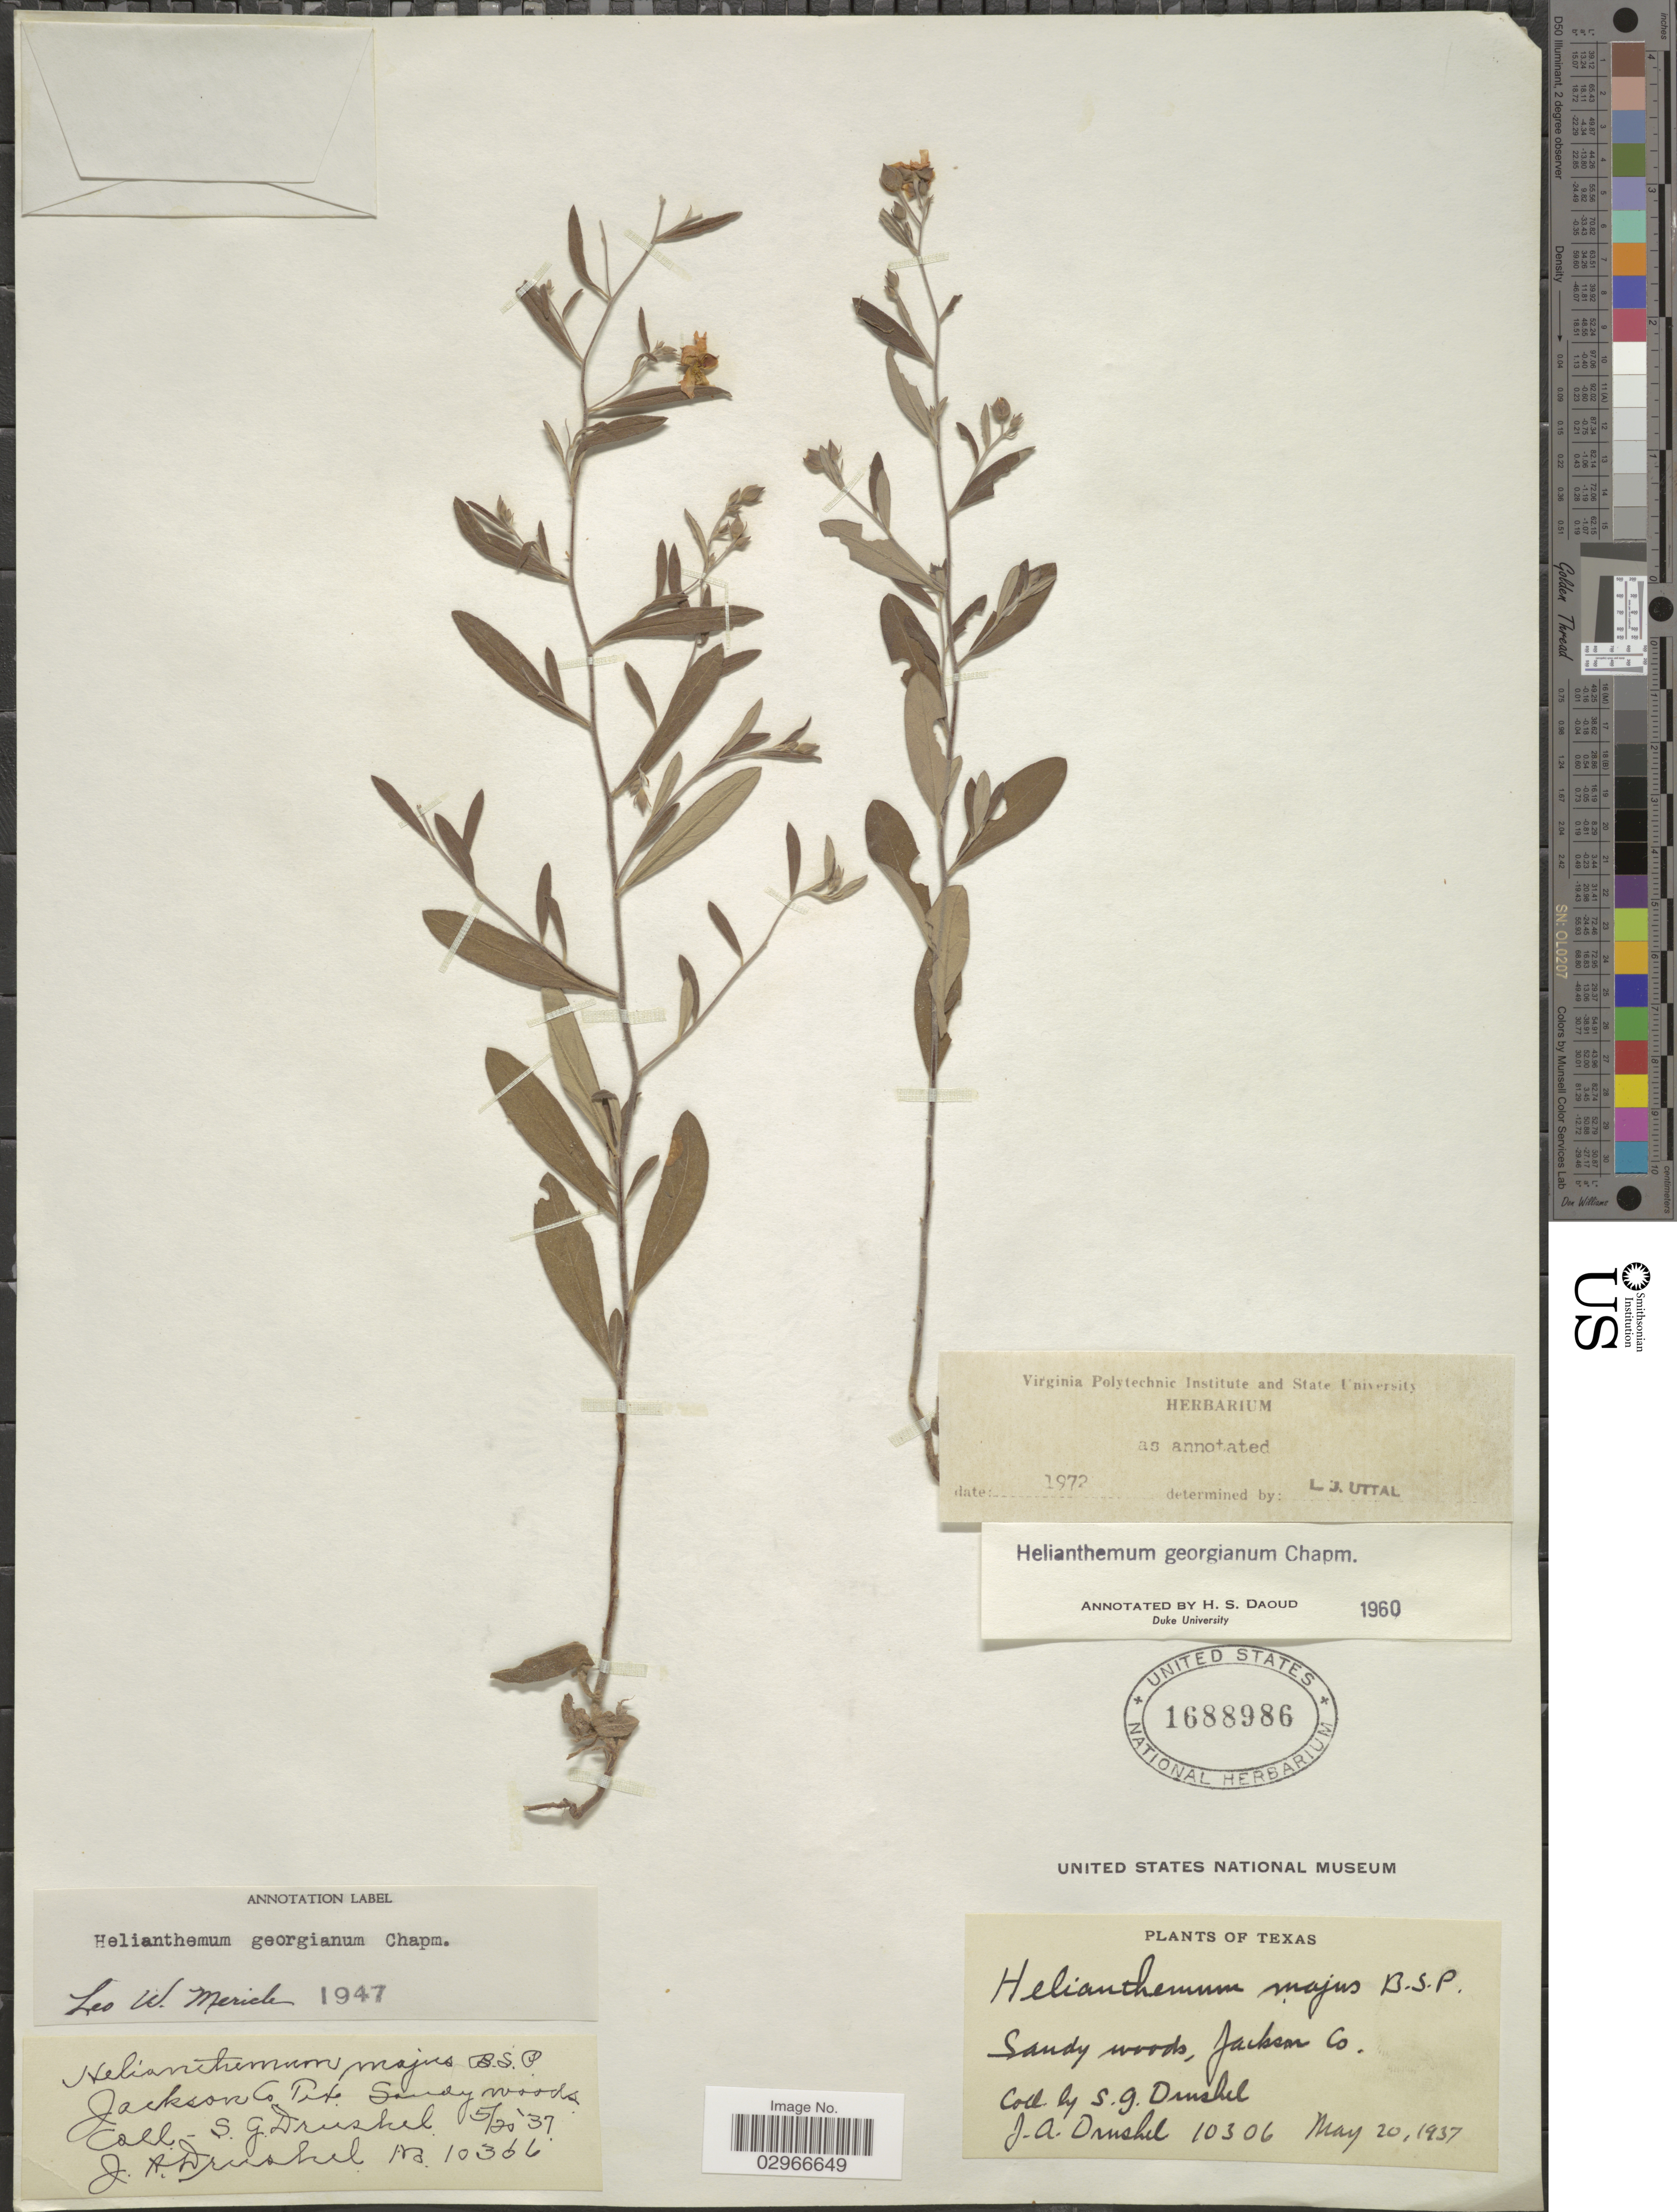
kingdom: Plantae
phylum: Tracheophyta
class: Magnoliopsida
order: Malvales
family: Cistaceae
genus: Helianthemum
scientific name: Helianthemum georgianum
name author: Chapm.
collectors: S. Drushel & J. A. Drushel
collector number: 10306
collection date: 1937-05-20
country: United States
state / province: Texas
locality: Jackson Co.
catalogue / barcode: US 1688986